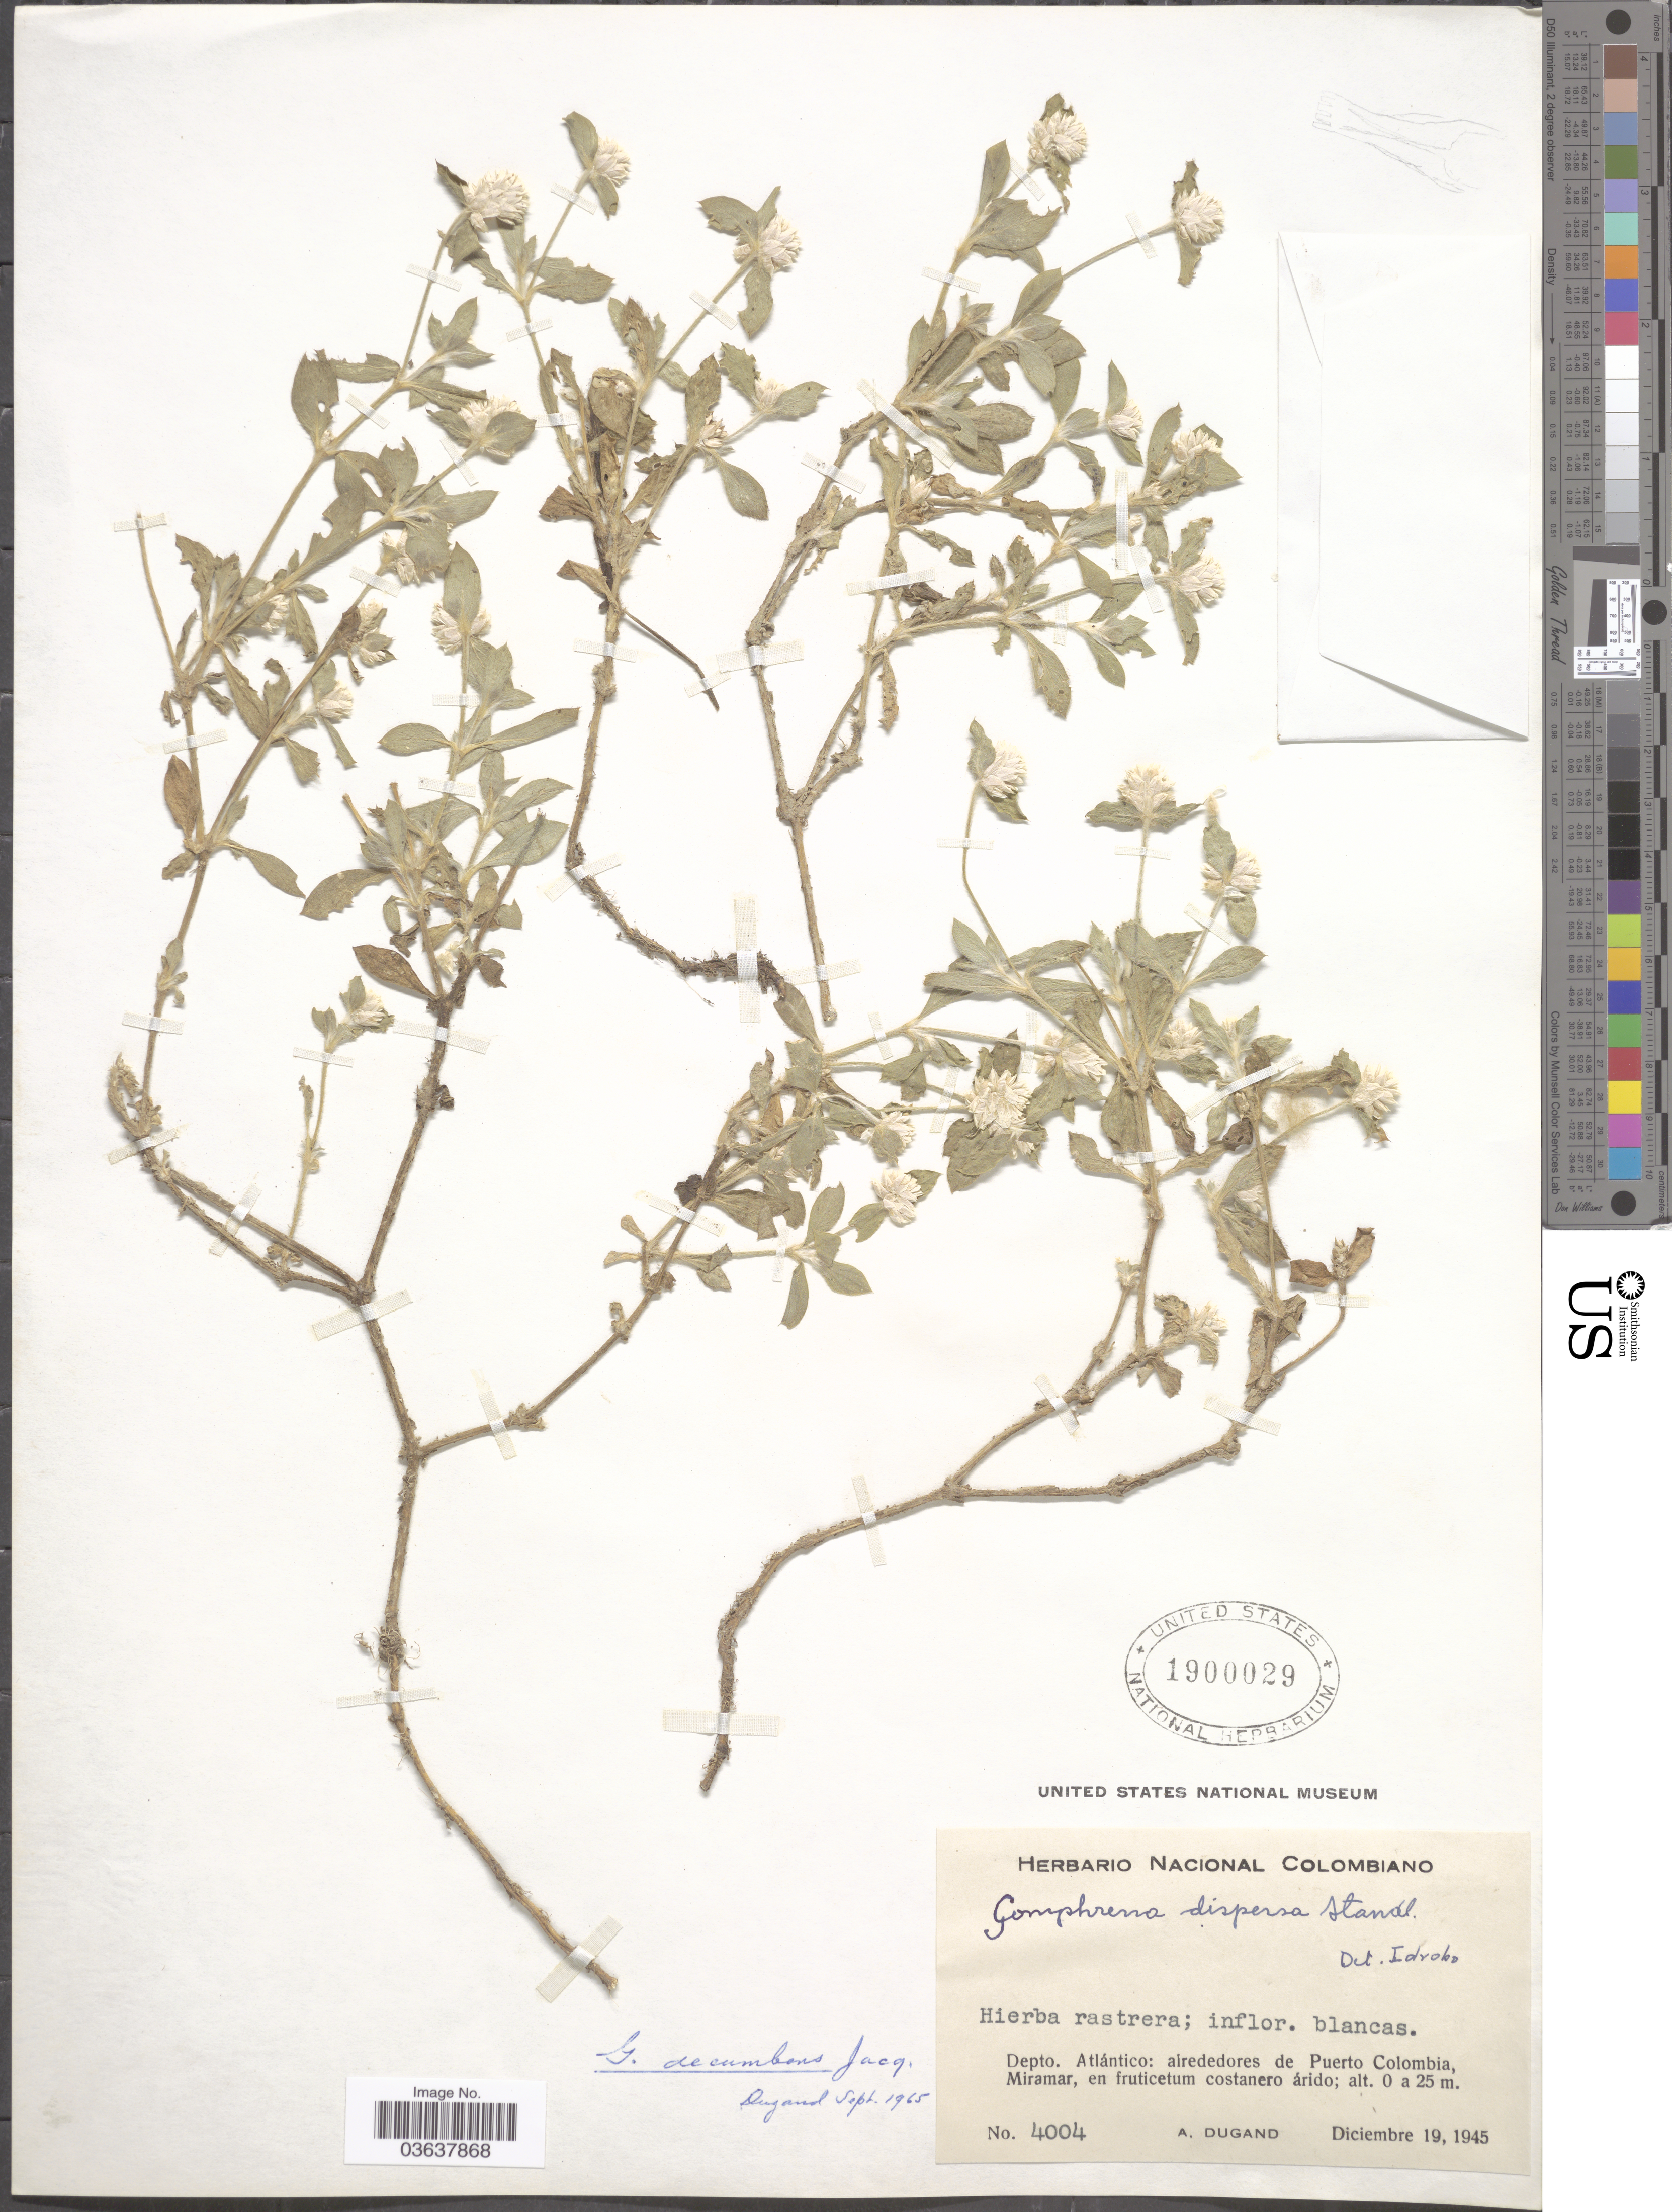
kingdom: Plantae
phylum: Tracheophyta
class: Magnoliopsida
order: Caryophyllales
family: Amaranthaceae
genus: Gomphrena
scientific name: Gomphrena decumbens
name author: Jacq.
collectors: A. Dugand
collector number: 4004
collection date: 1945-12-19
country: Colombia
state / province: Atlántico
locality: Depto. Atlántico: alrededores de Puerto Colombia, Miramar.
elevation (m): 0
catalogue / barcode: US 1900029